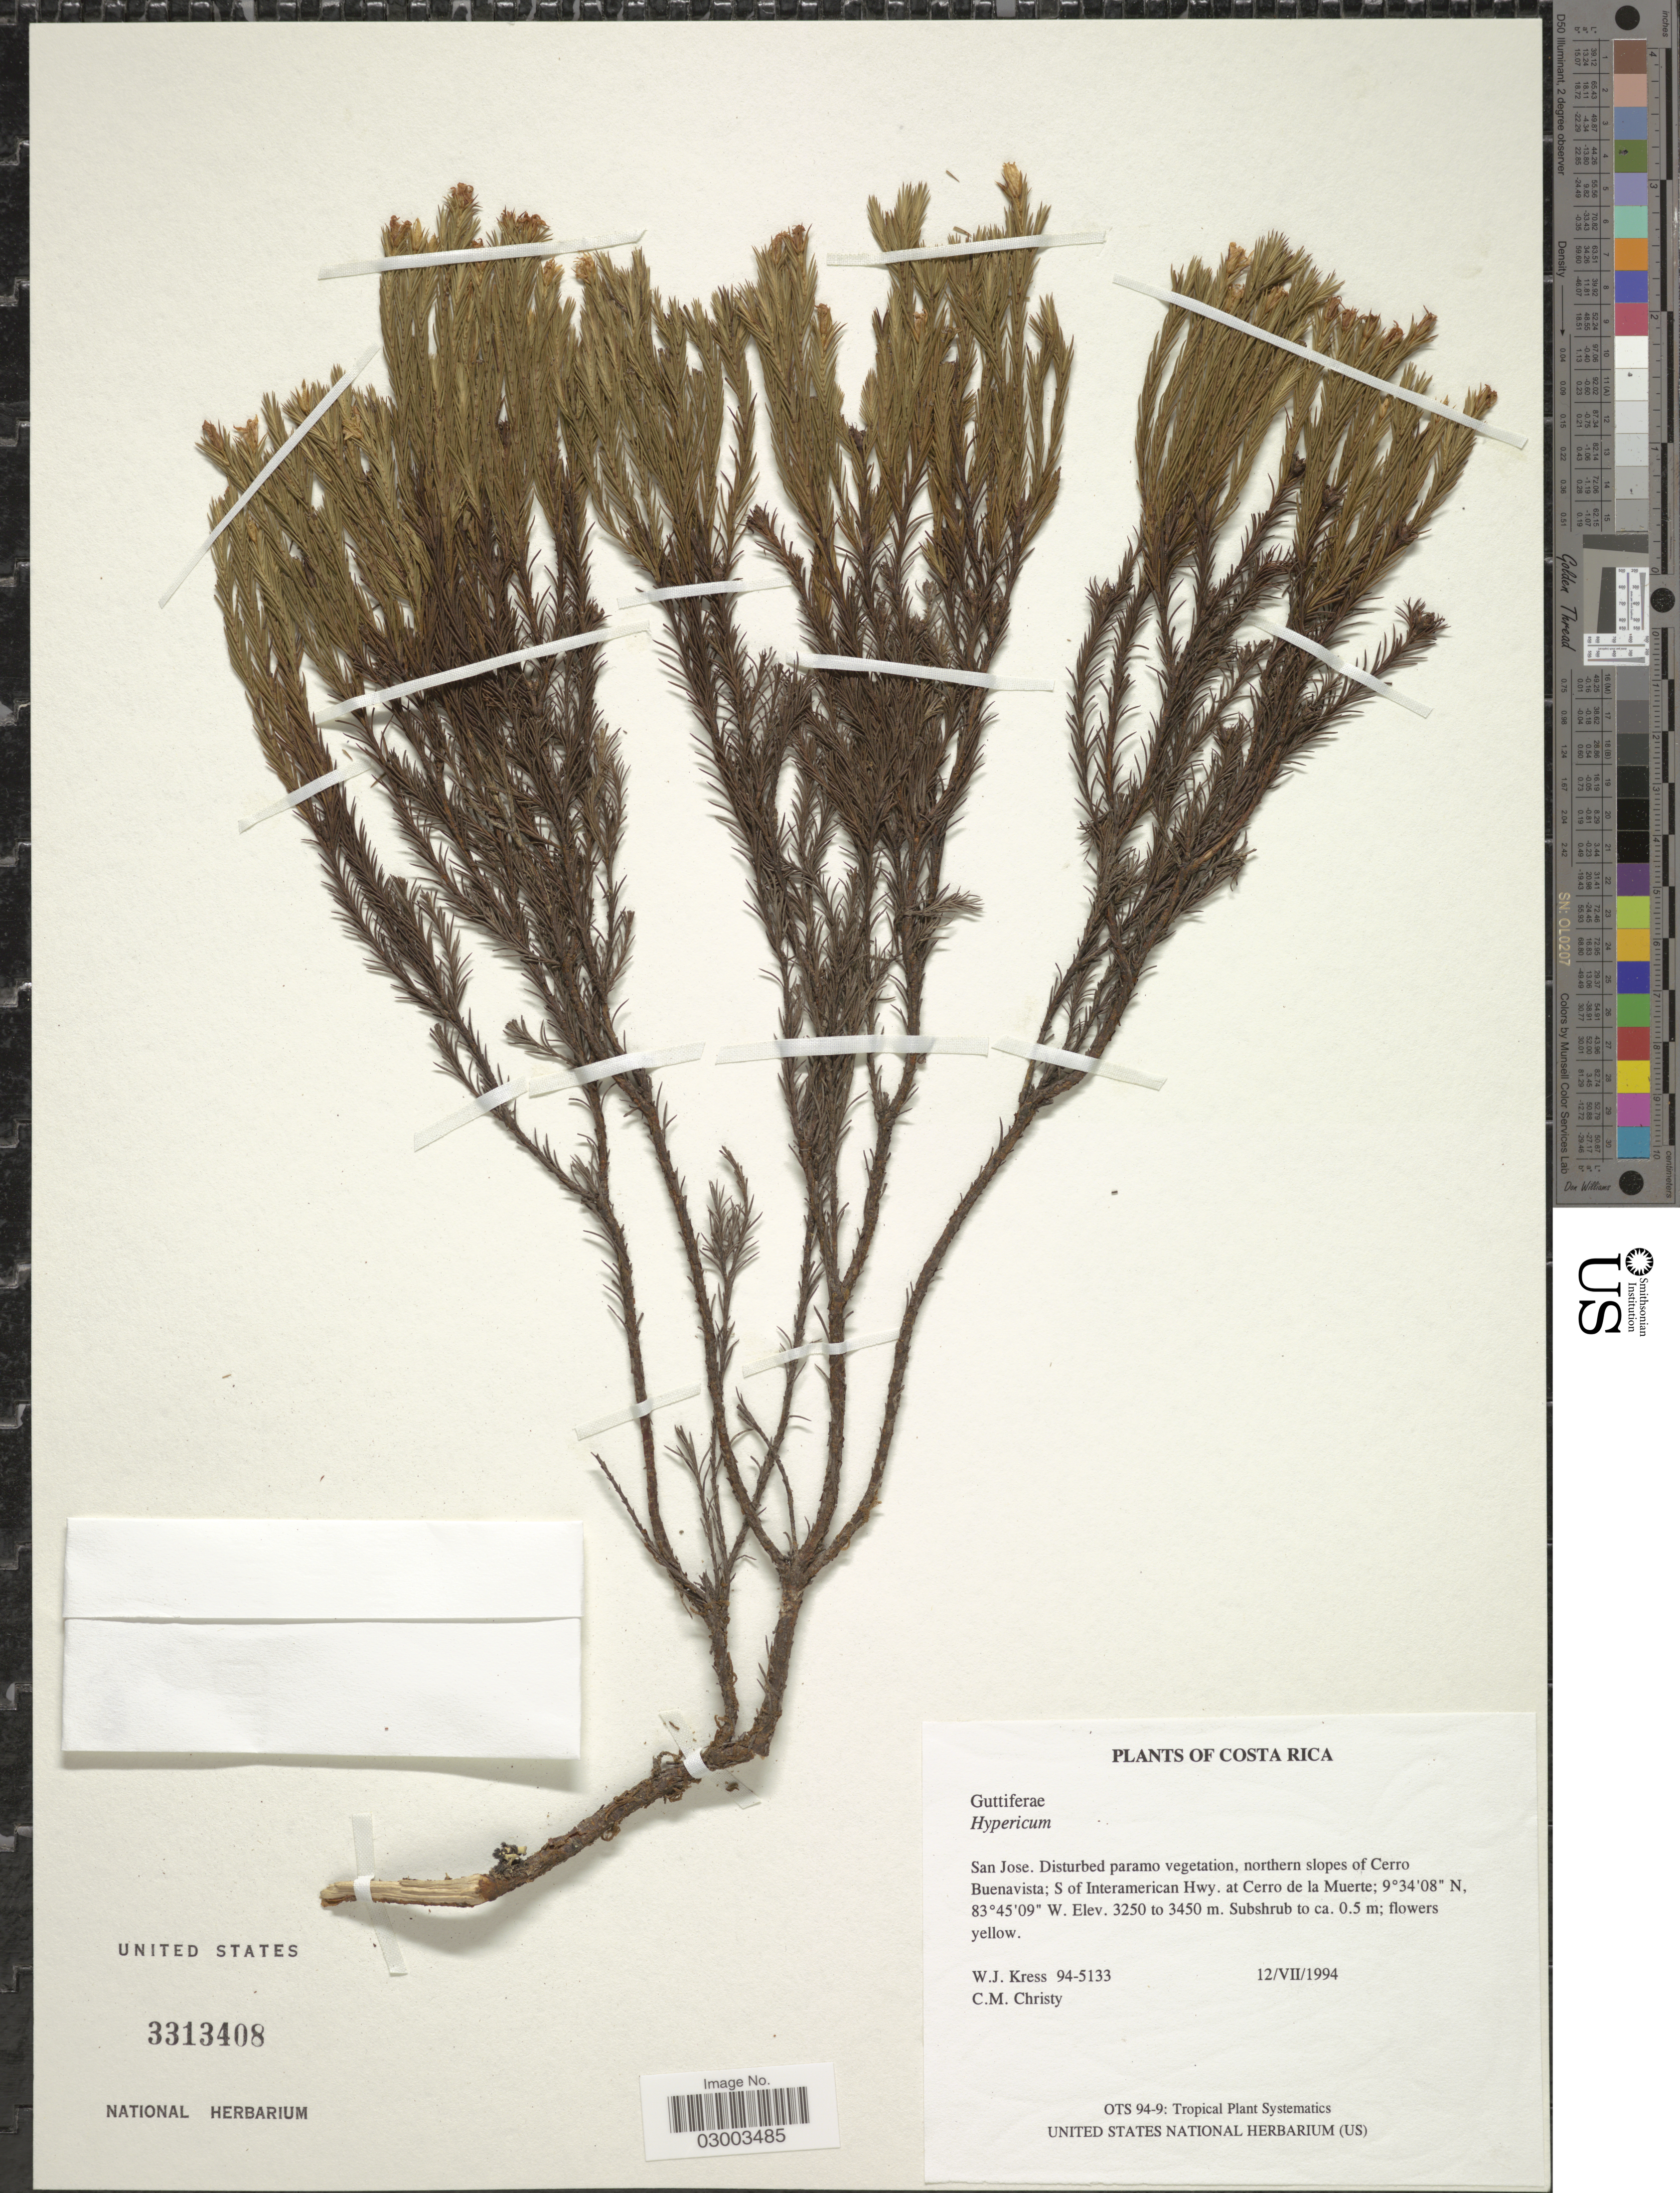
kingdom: Plantae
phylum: Tracheophyta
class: Magnoliopsida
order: Malpighiales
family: Hypericaceae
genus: Hypericum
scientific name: Hypericum sp.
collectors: W. J. Kress & C. M. Christy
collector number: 94-5133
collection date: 1994-07-12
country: Costa Rica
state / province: San José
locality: San Jose. Disturbed paramo vegetation, northern slopes of Cerro Buenavista; S of Interamerican Hwy. at Cerro de la Muerte.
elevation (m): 3250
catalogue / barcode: US 3313408